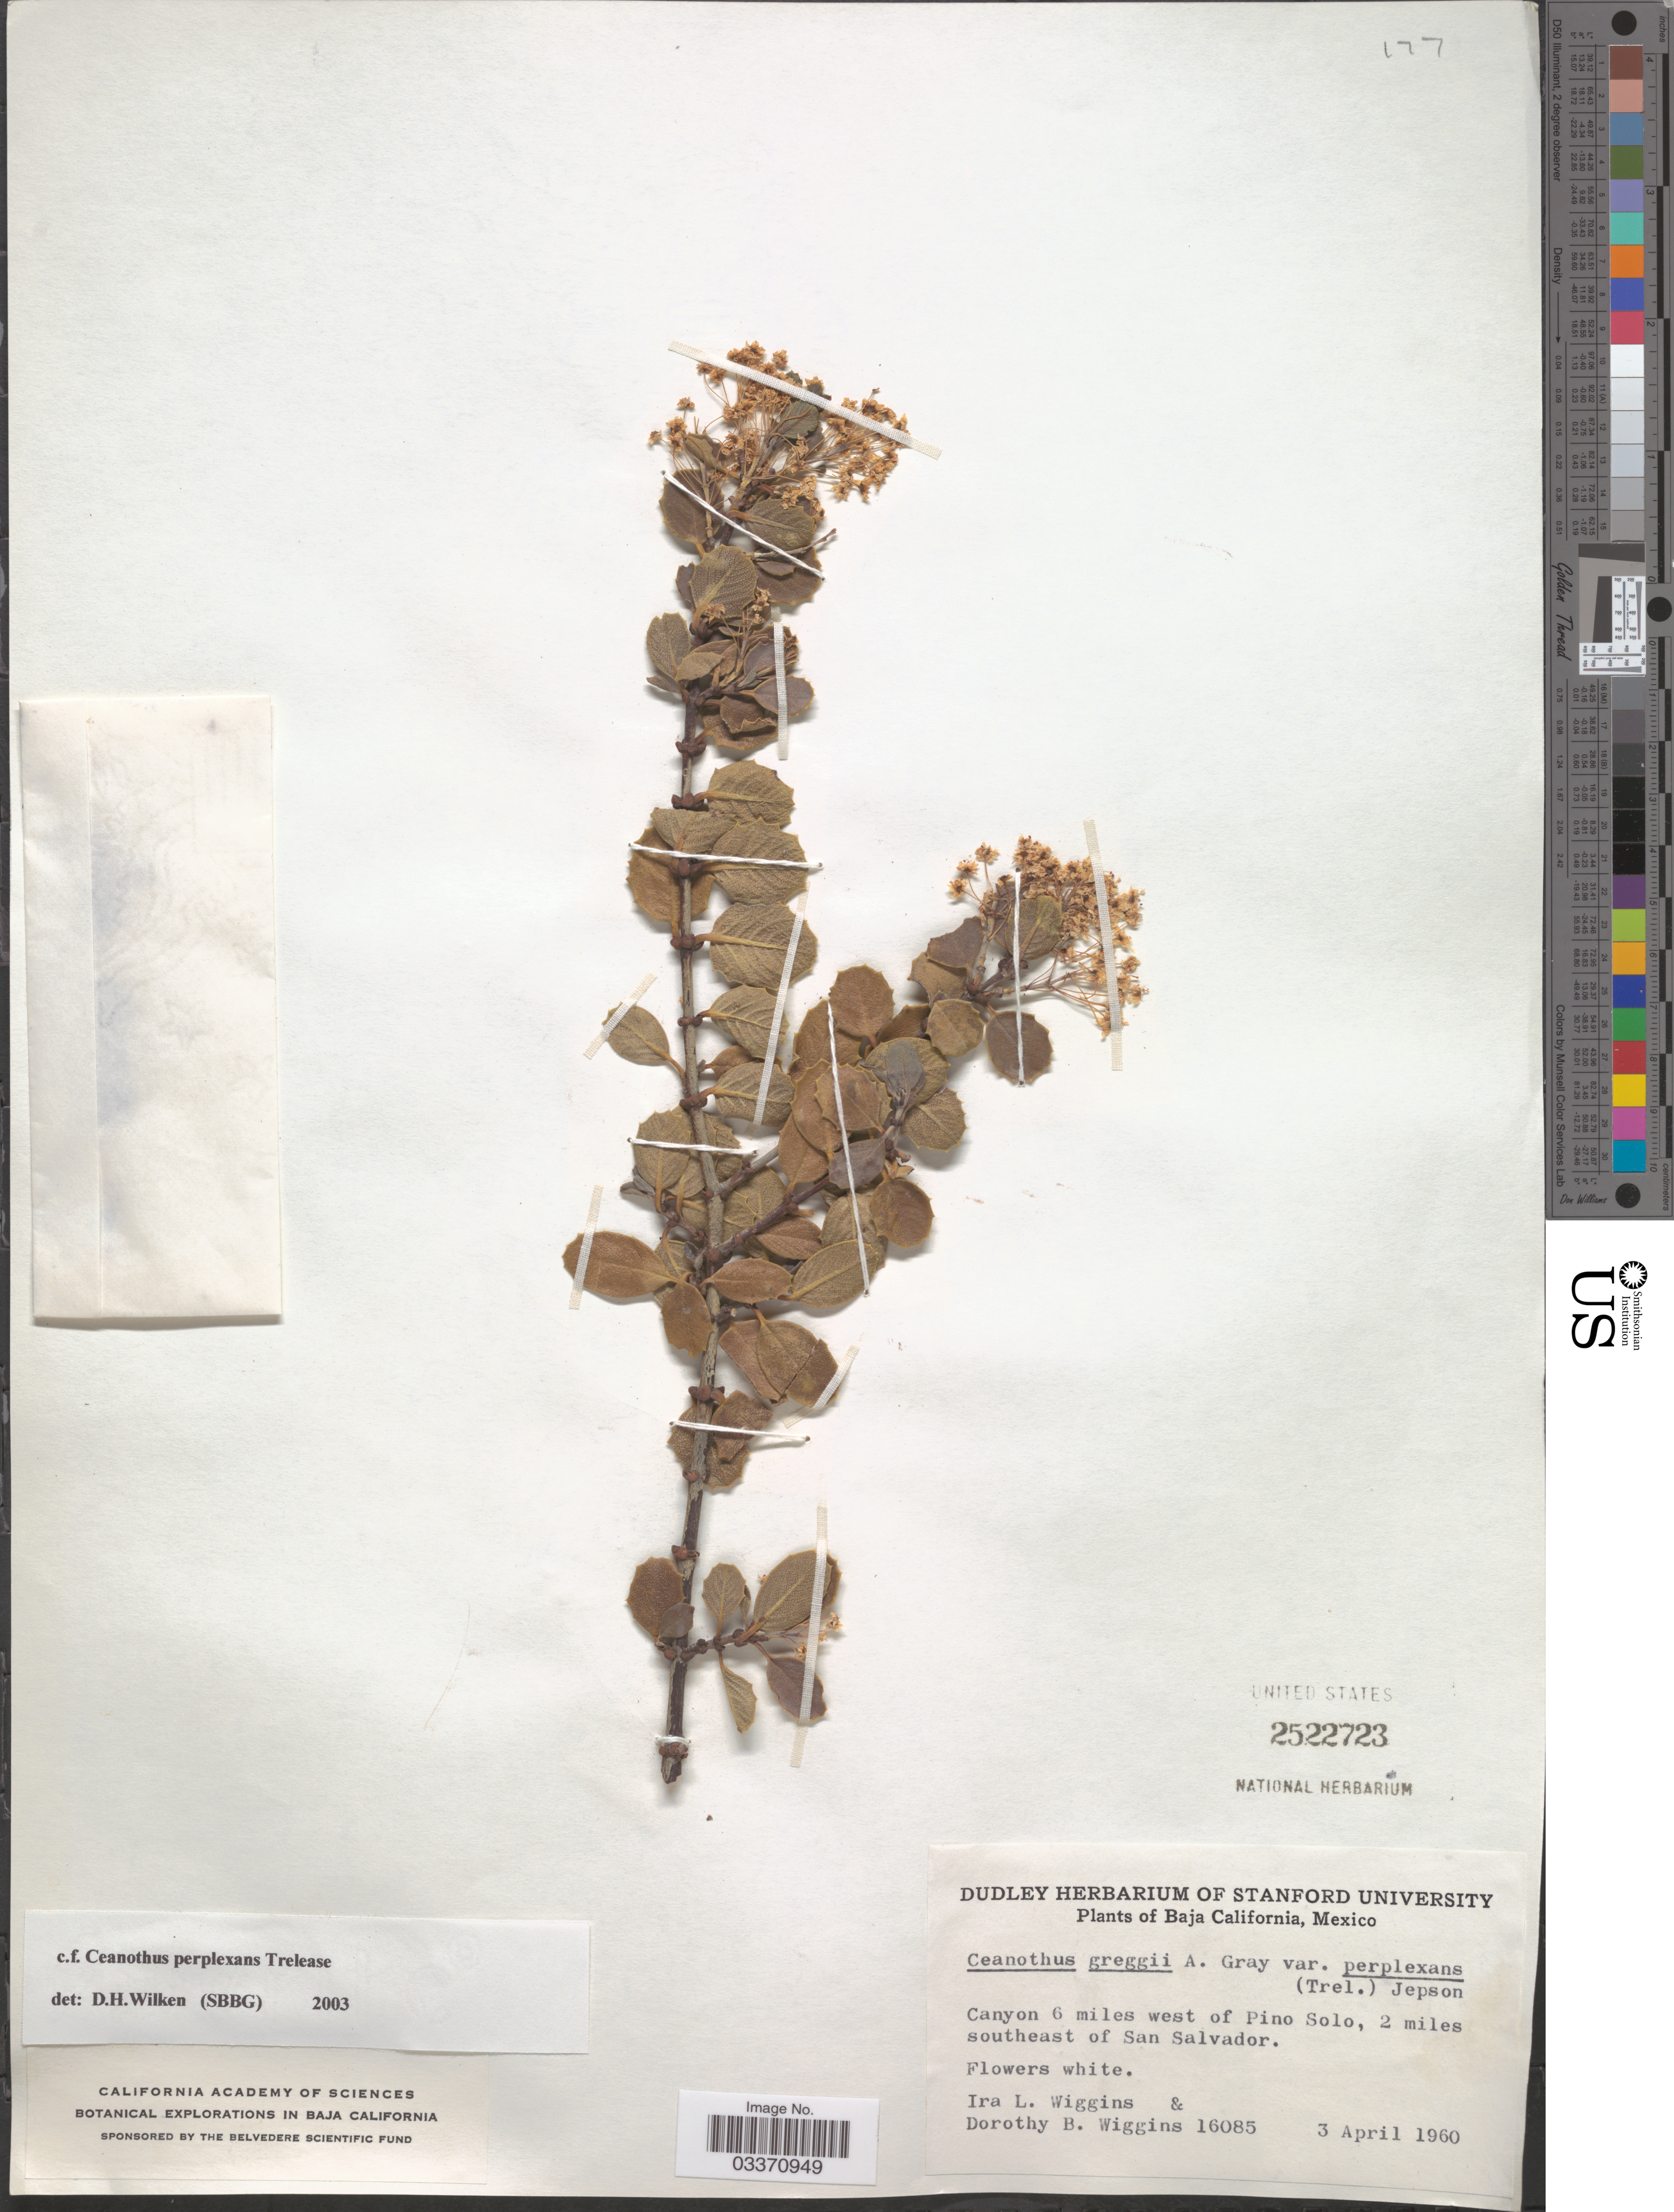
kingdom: Plantae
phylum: Tracheophyta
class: Magnoliopsida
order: Rosales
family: Rhamnaceae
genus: Ceanothus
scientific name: Ceanothus perplexans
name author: Trel.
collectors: I. L. Wiggins & D. B. Wiggins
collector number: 16085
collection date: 1960-04-03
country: Mexico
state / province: Baja California Norte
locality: Canyon 6 miles west of Pino Solo, 2 miles southeast of San Salvador.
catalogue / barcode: US 2522723